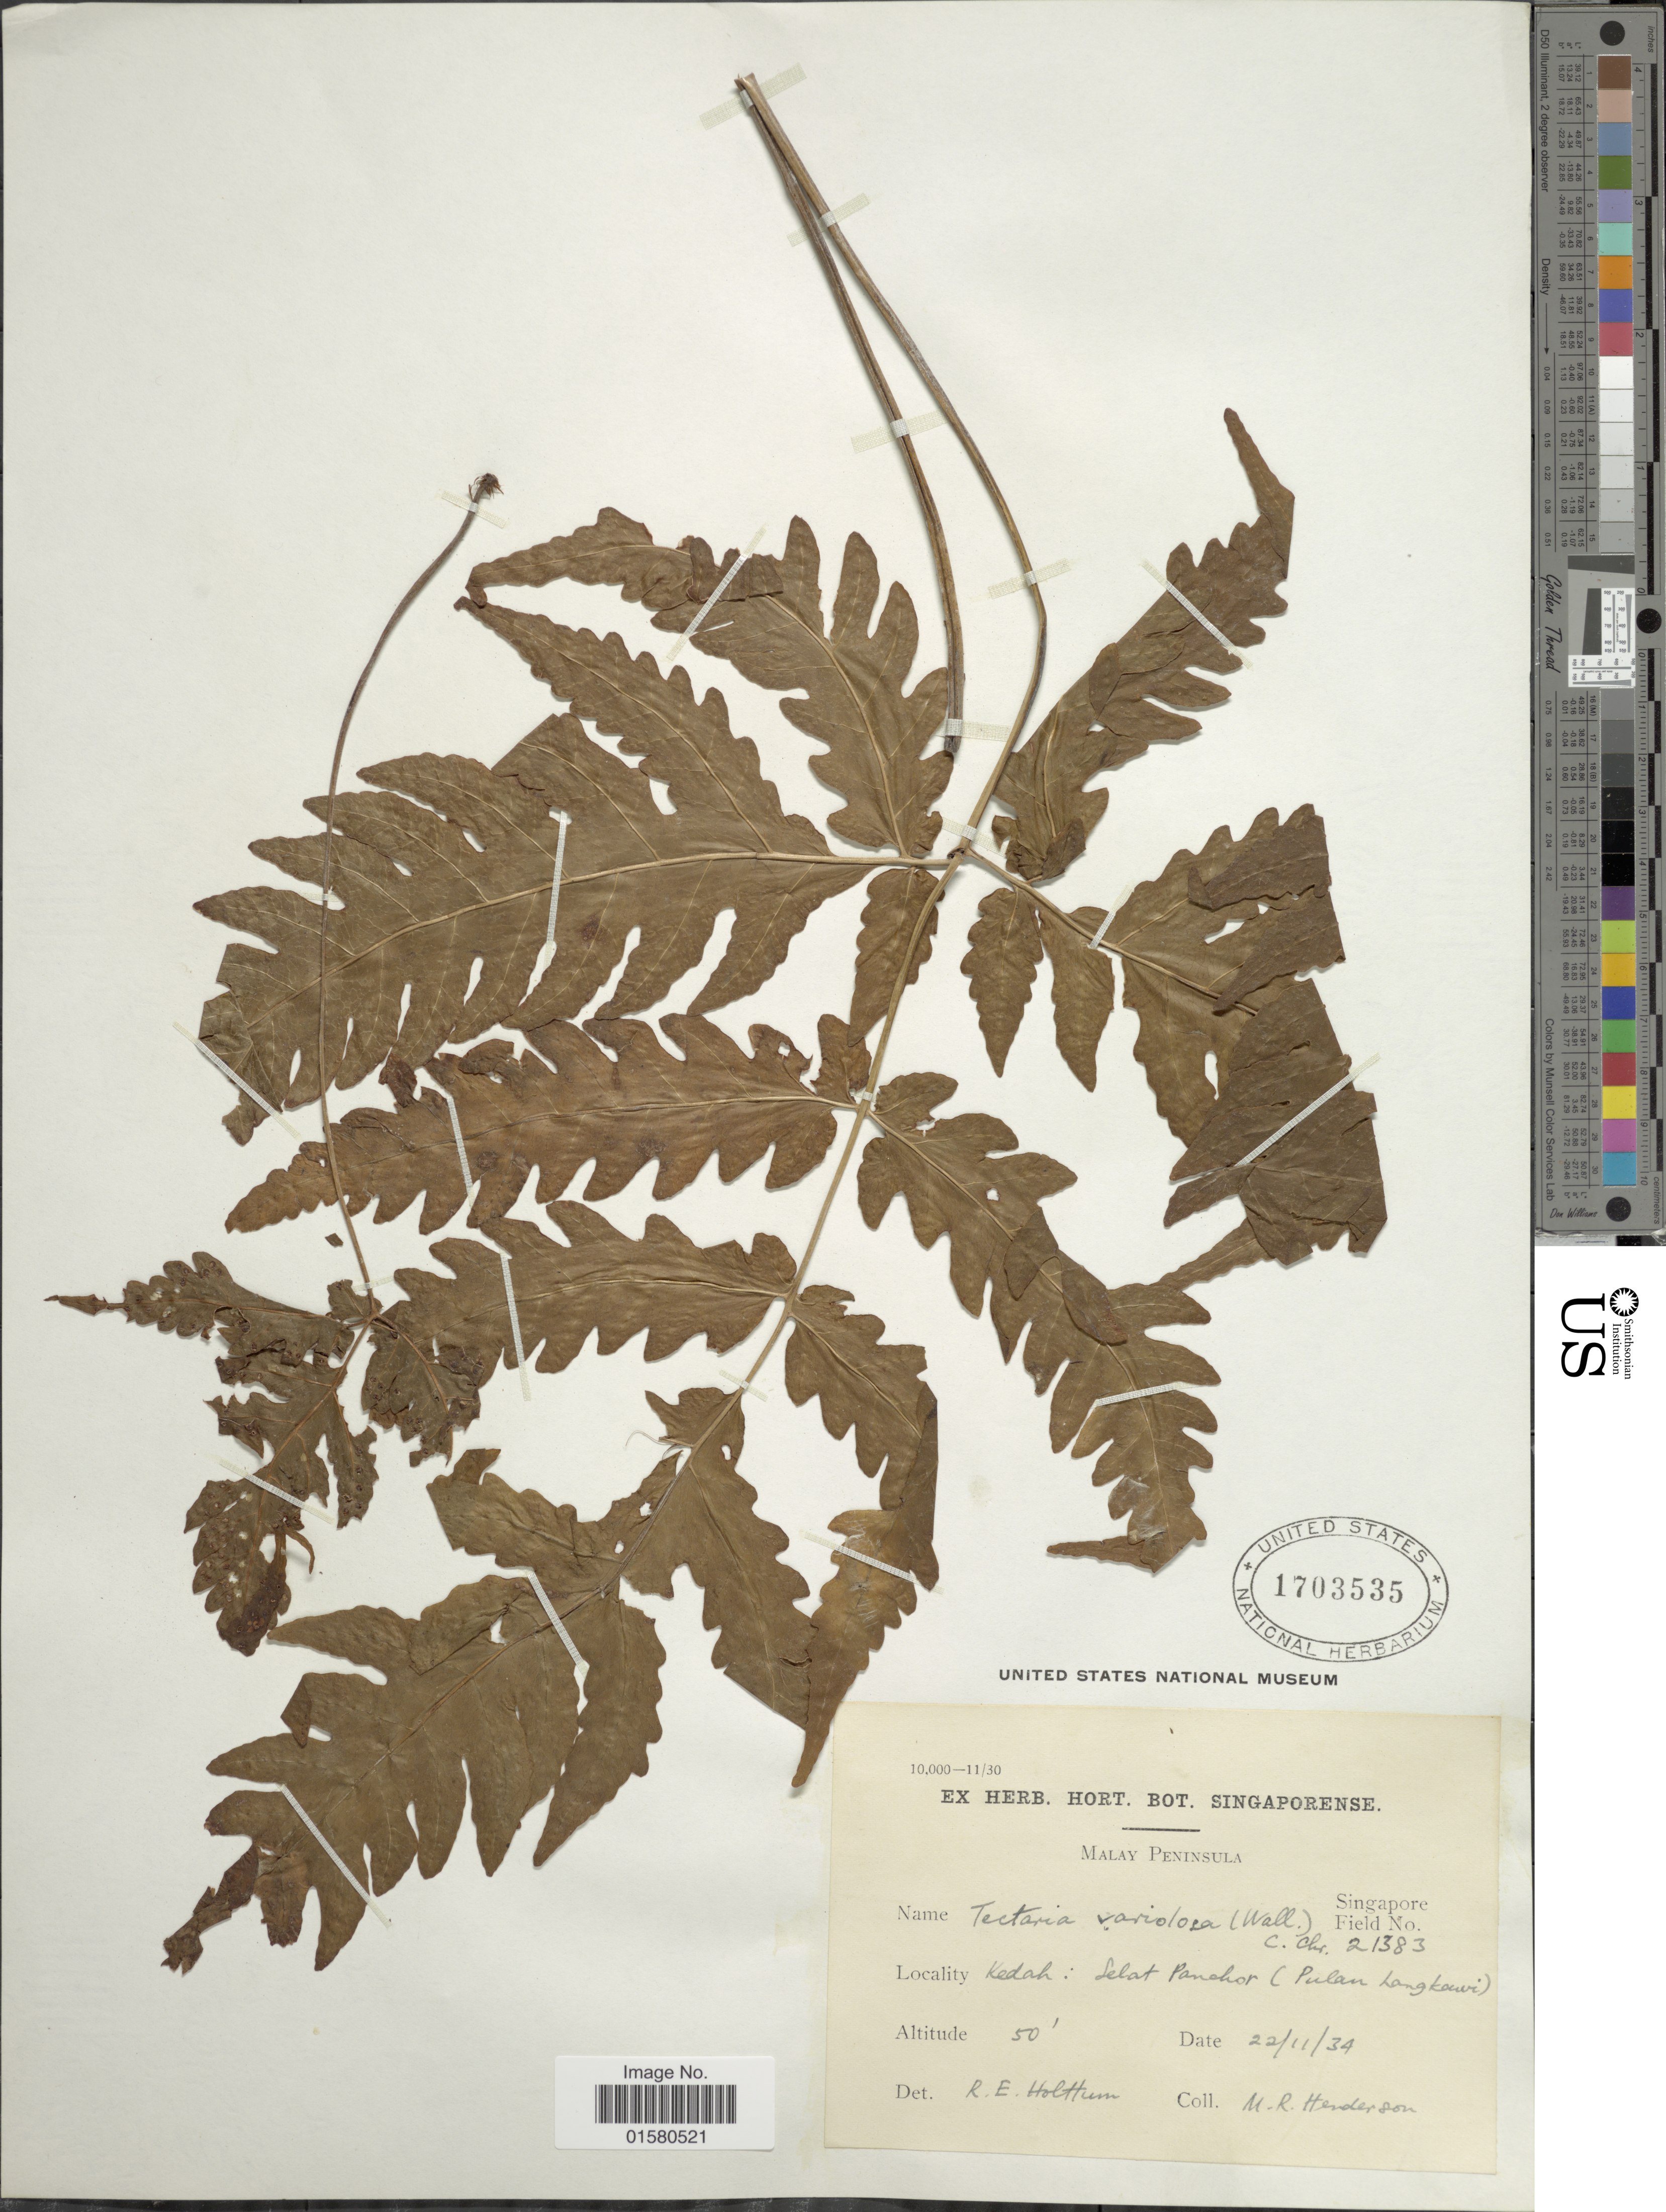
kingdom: Plantae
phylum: Tracheophyta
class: Polypodiopsida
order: Polypodiales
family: Tectariaceae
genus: Tectaria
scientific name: Tectaria variolosa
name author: (Wall. ex Hook.) C. Chr.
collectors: M. Henderson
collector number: Singapore Field 21383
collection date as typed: Transcribed d/m/y: 22/11/34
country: Malaysia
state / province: Kedah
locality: Malay Peninsula, Kedah: Selat Pachor ( Pulan langkawi )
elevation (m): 15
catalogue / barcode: US 1703535